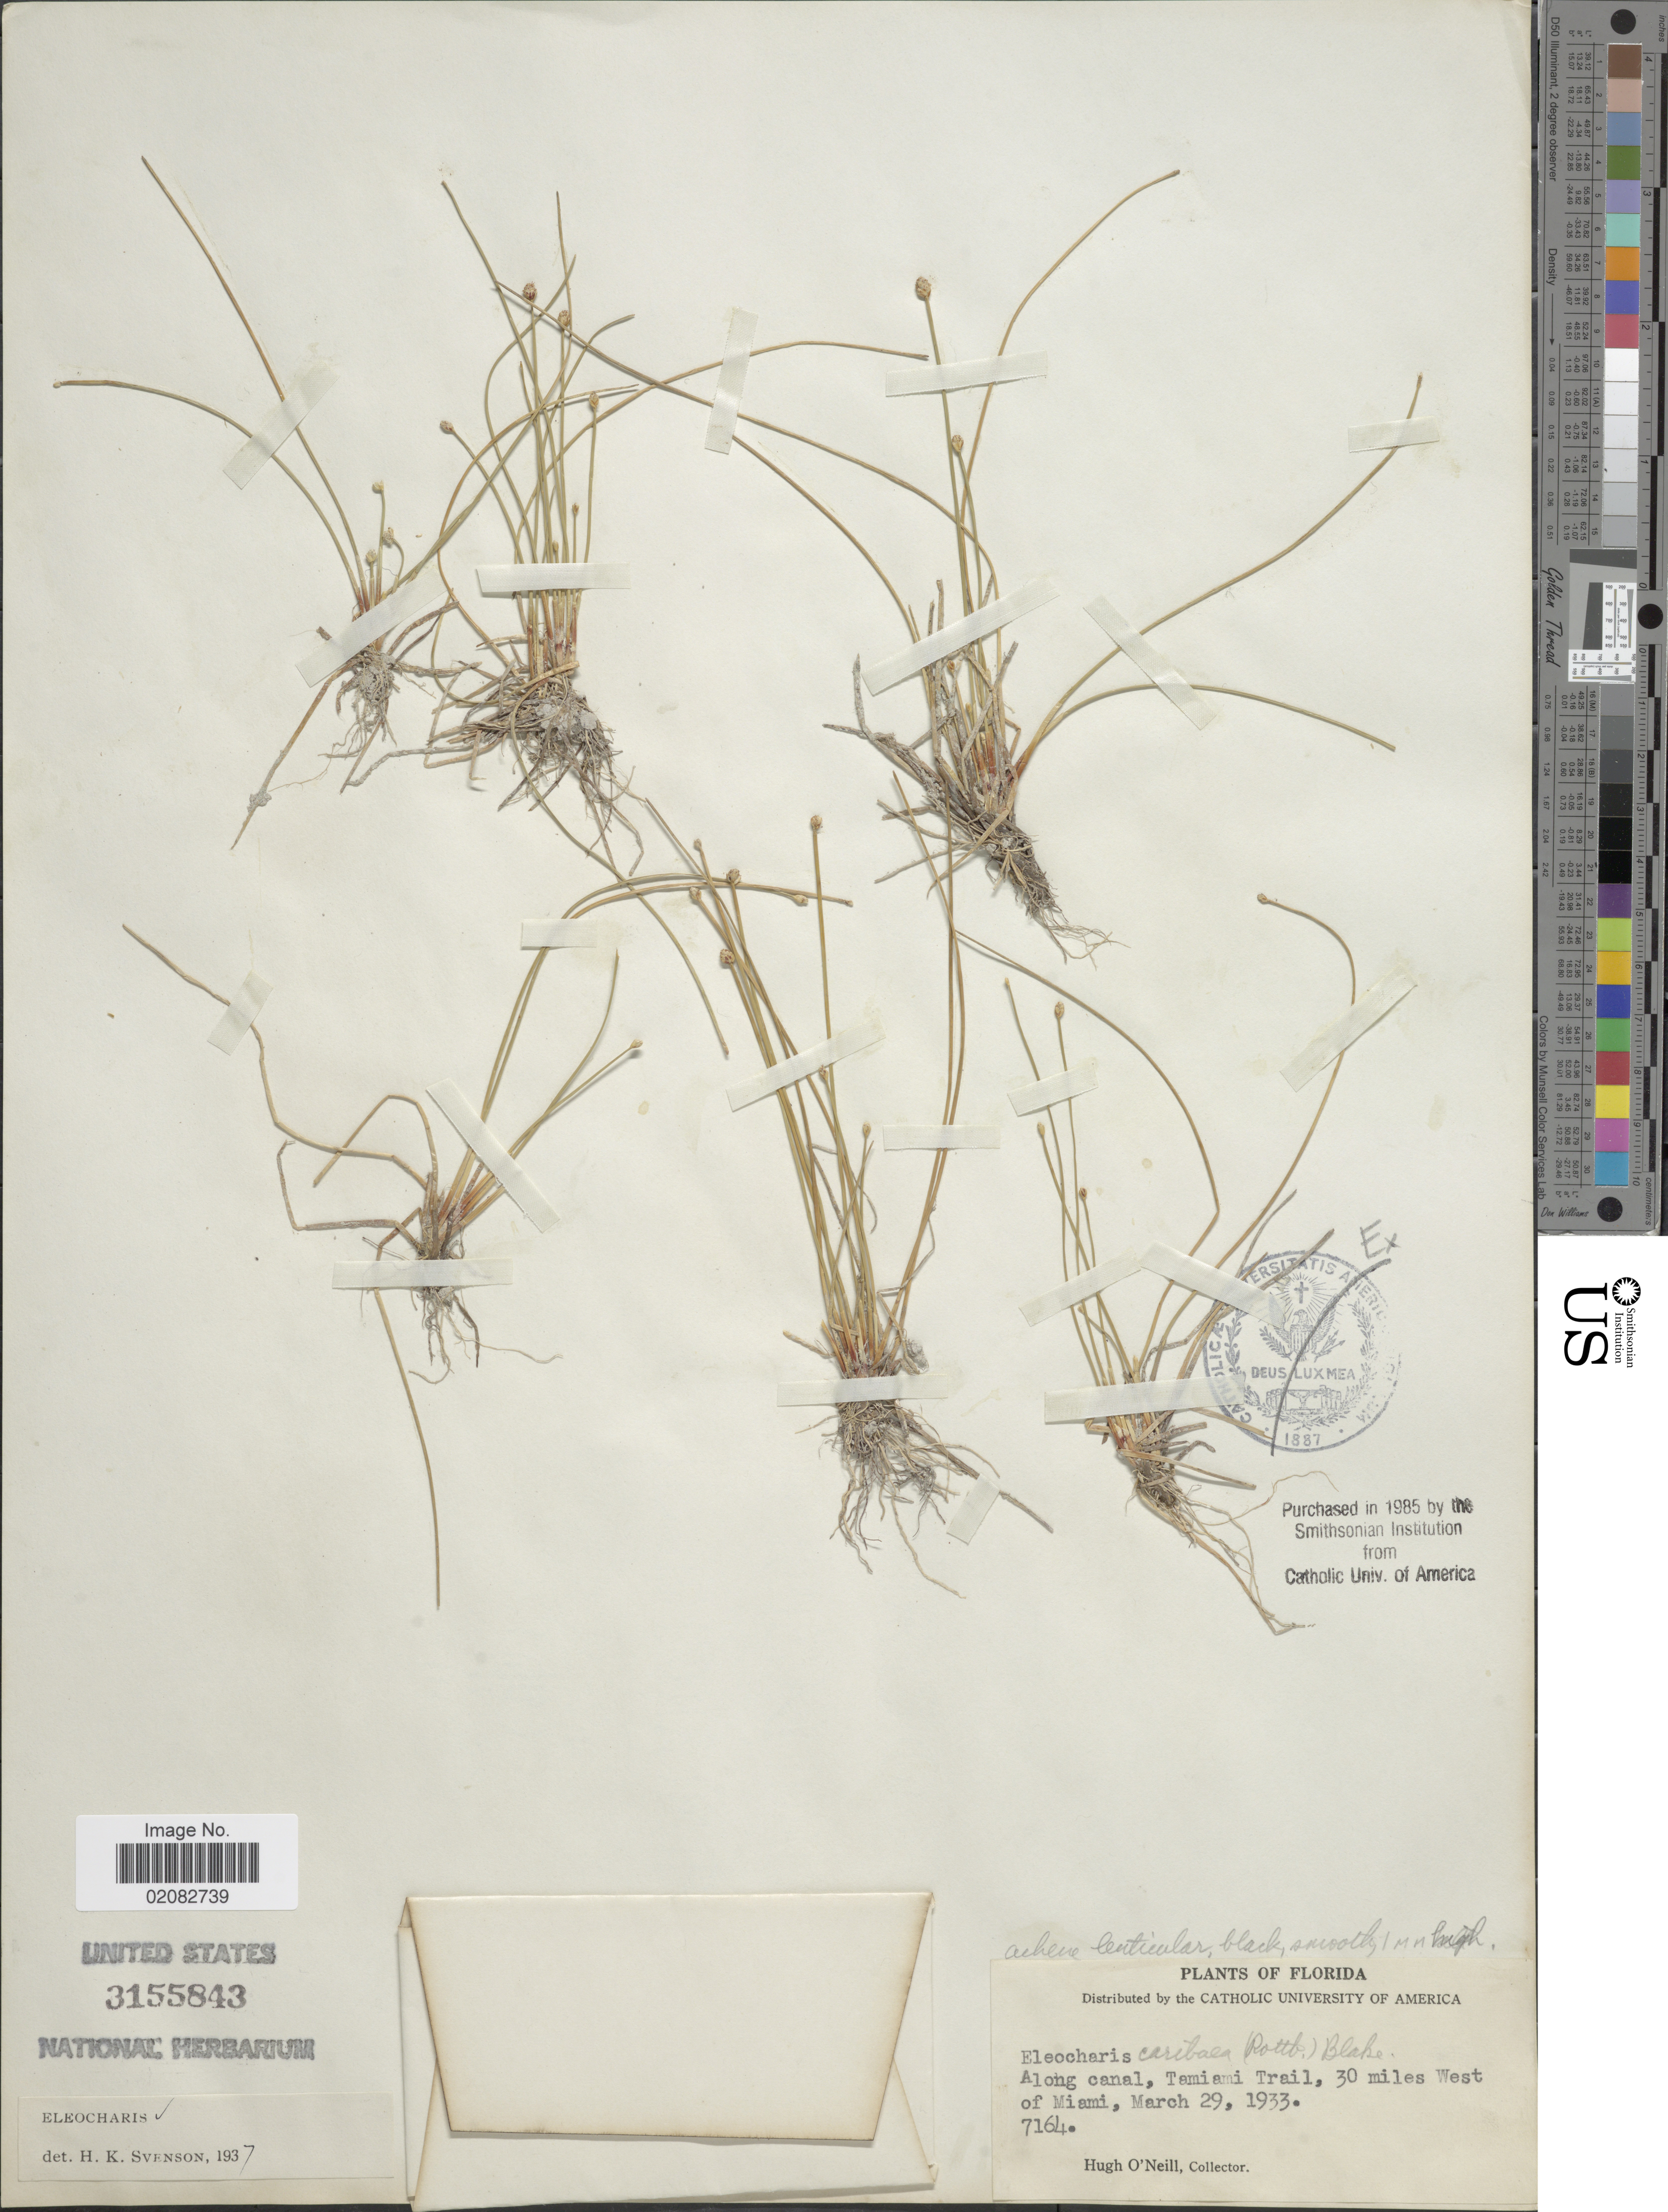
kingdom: Plantae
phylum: Tracheophyta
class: Liliopsida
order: Poales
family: Cyperaceae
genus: Eleocharis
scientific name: Eleocharis geniculata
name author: (L.) Roem. & Schult.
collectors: H. O'Neill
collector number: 7164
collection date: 1933-03-29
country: United States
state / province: Florida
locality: Along Canal, Tamiami Trail, 30 miles West of Miami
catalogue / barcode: US 3155843